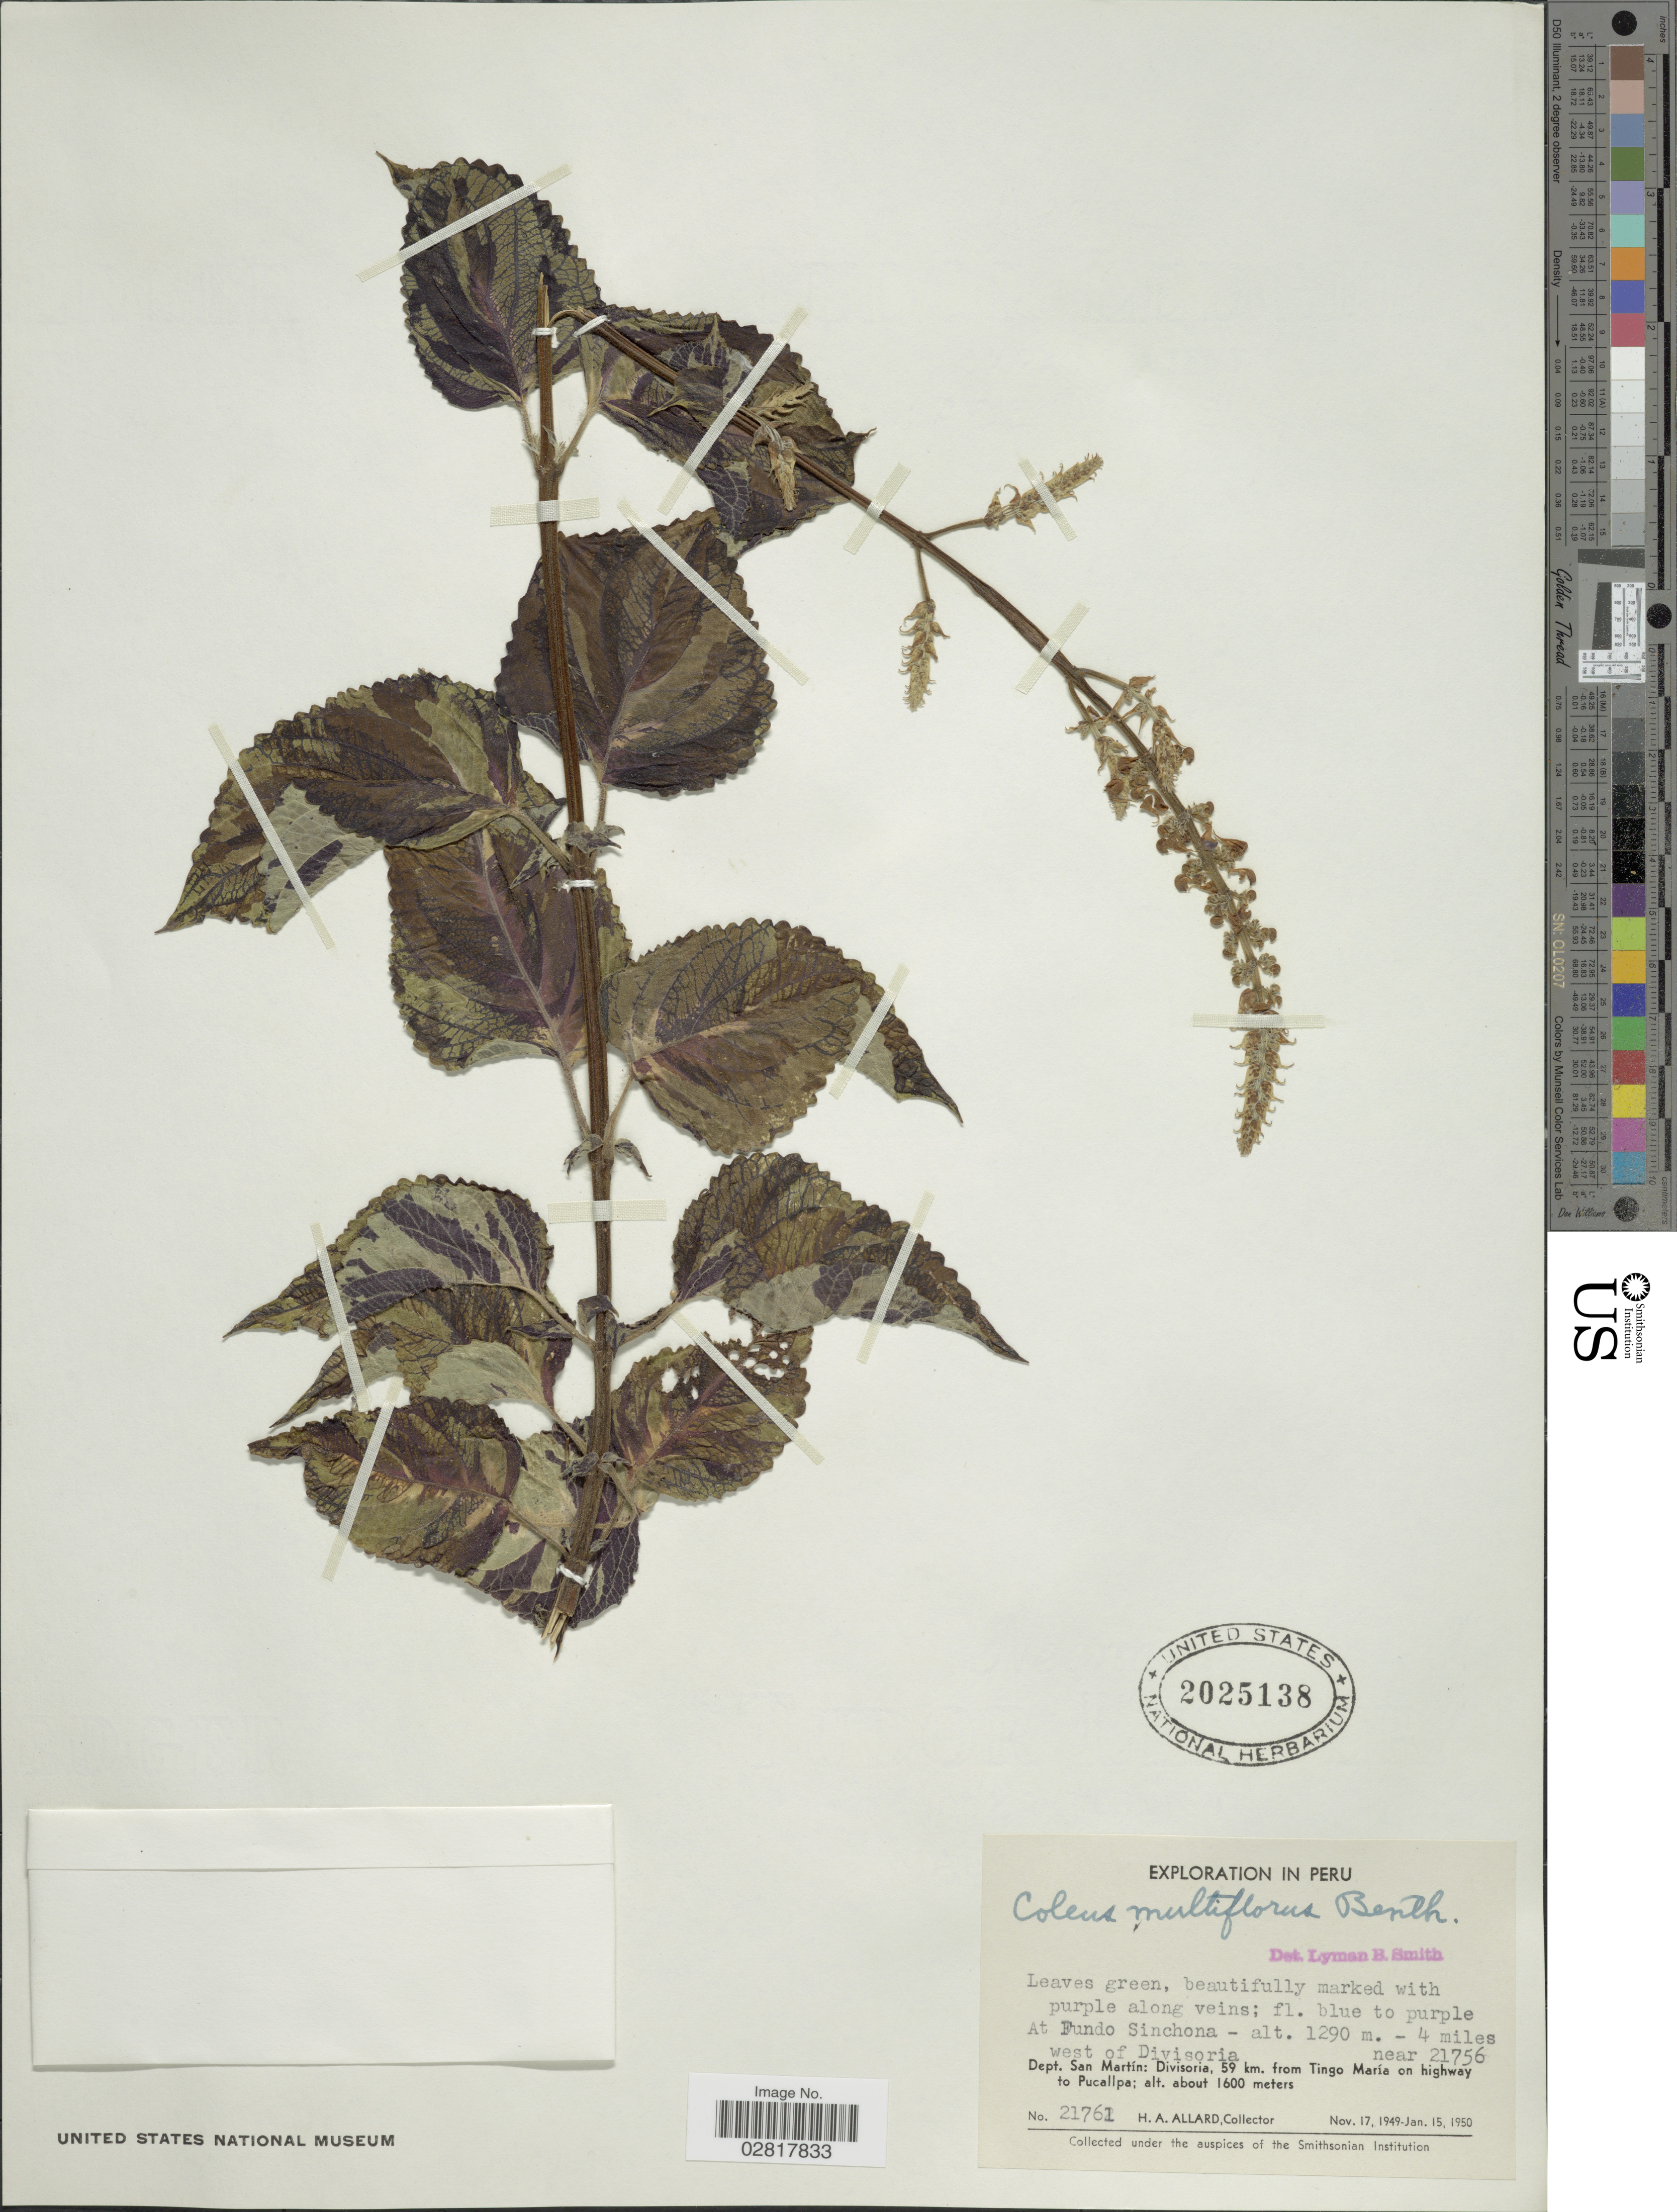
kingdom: Plantae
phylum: Tracheophyta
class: Magnoliopsida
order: Lamiales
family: Lamiaceae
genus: Plectranthus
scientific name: Plectranthus scutellarioides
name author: (L.) R. Br.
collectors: H. A. Allard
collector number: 21761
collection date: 1949-11-17/1950-01-15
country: Peru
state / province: San Martín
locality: At Fundo Sinchona. 4 miles west of Divisoria. Dept. San Martín: Divisoria, 59 km.from Tingo María on highway to Pucallpa.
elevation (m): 1290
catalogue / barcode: US 2025138